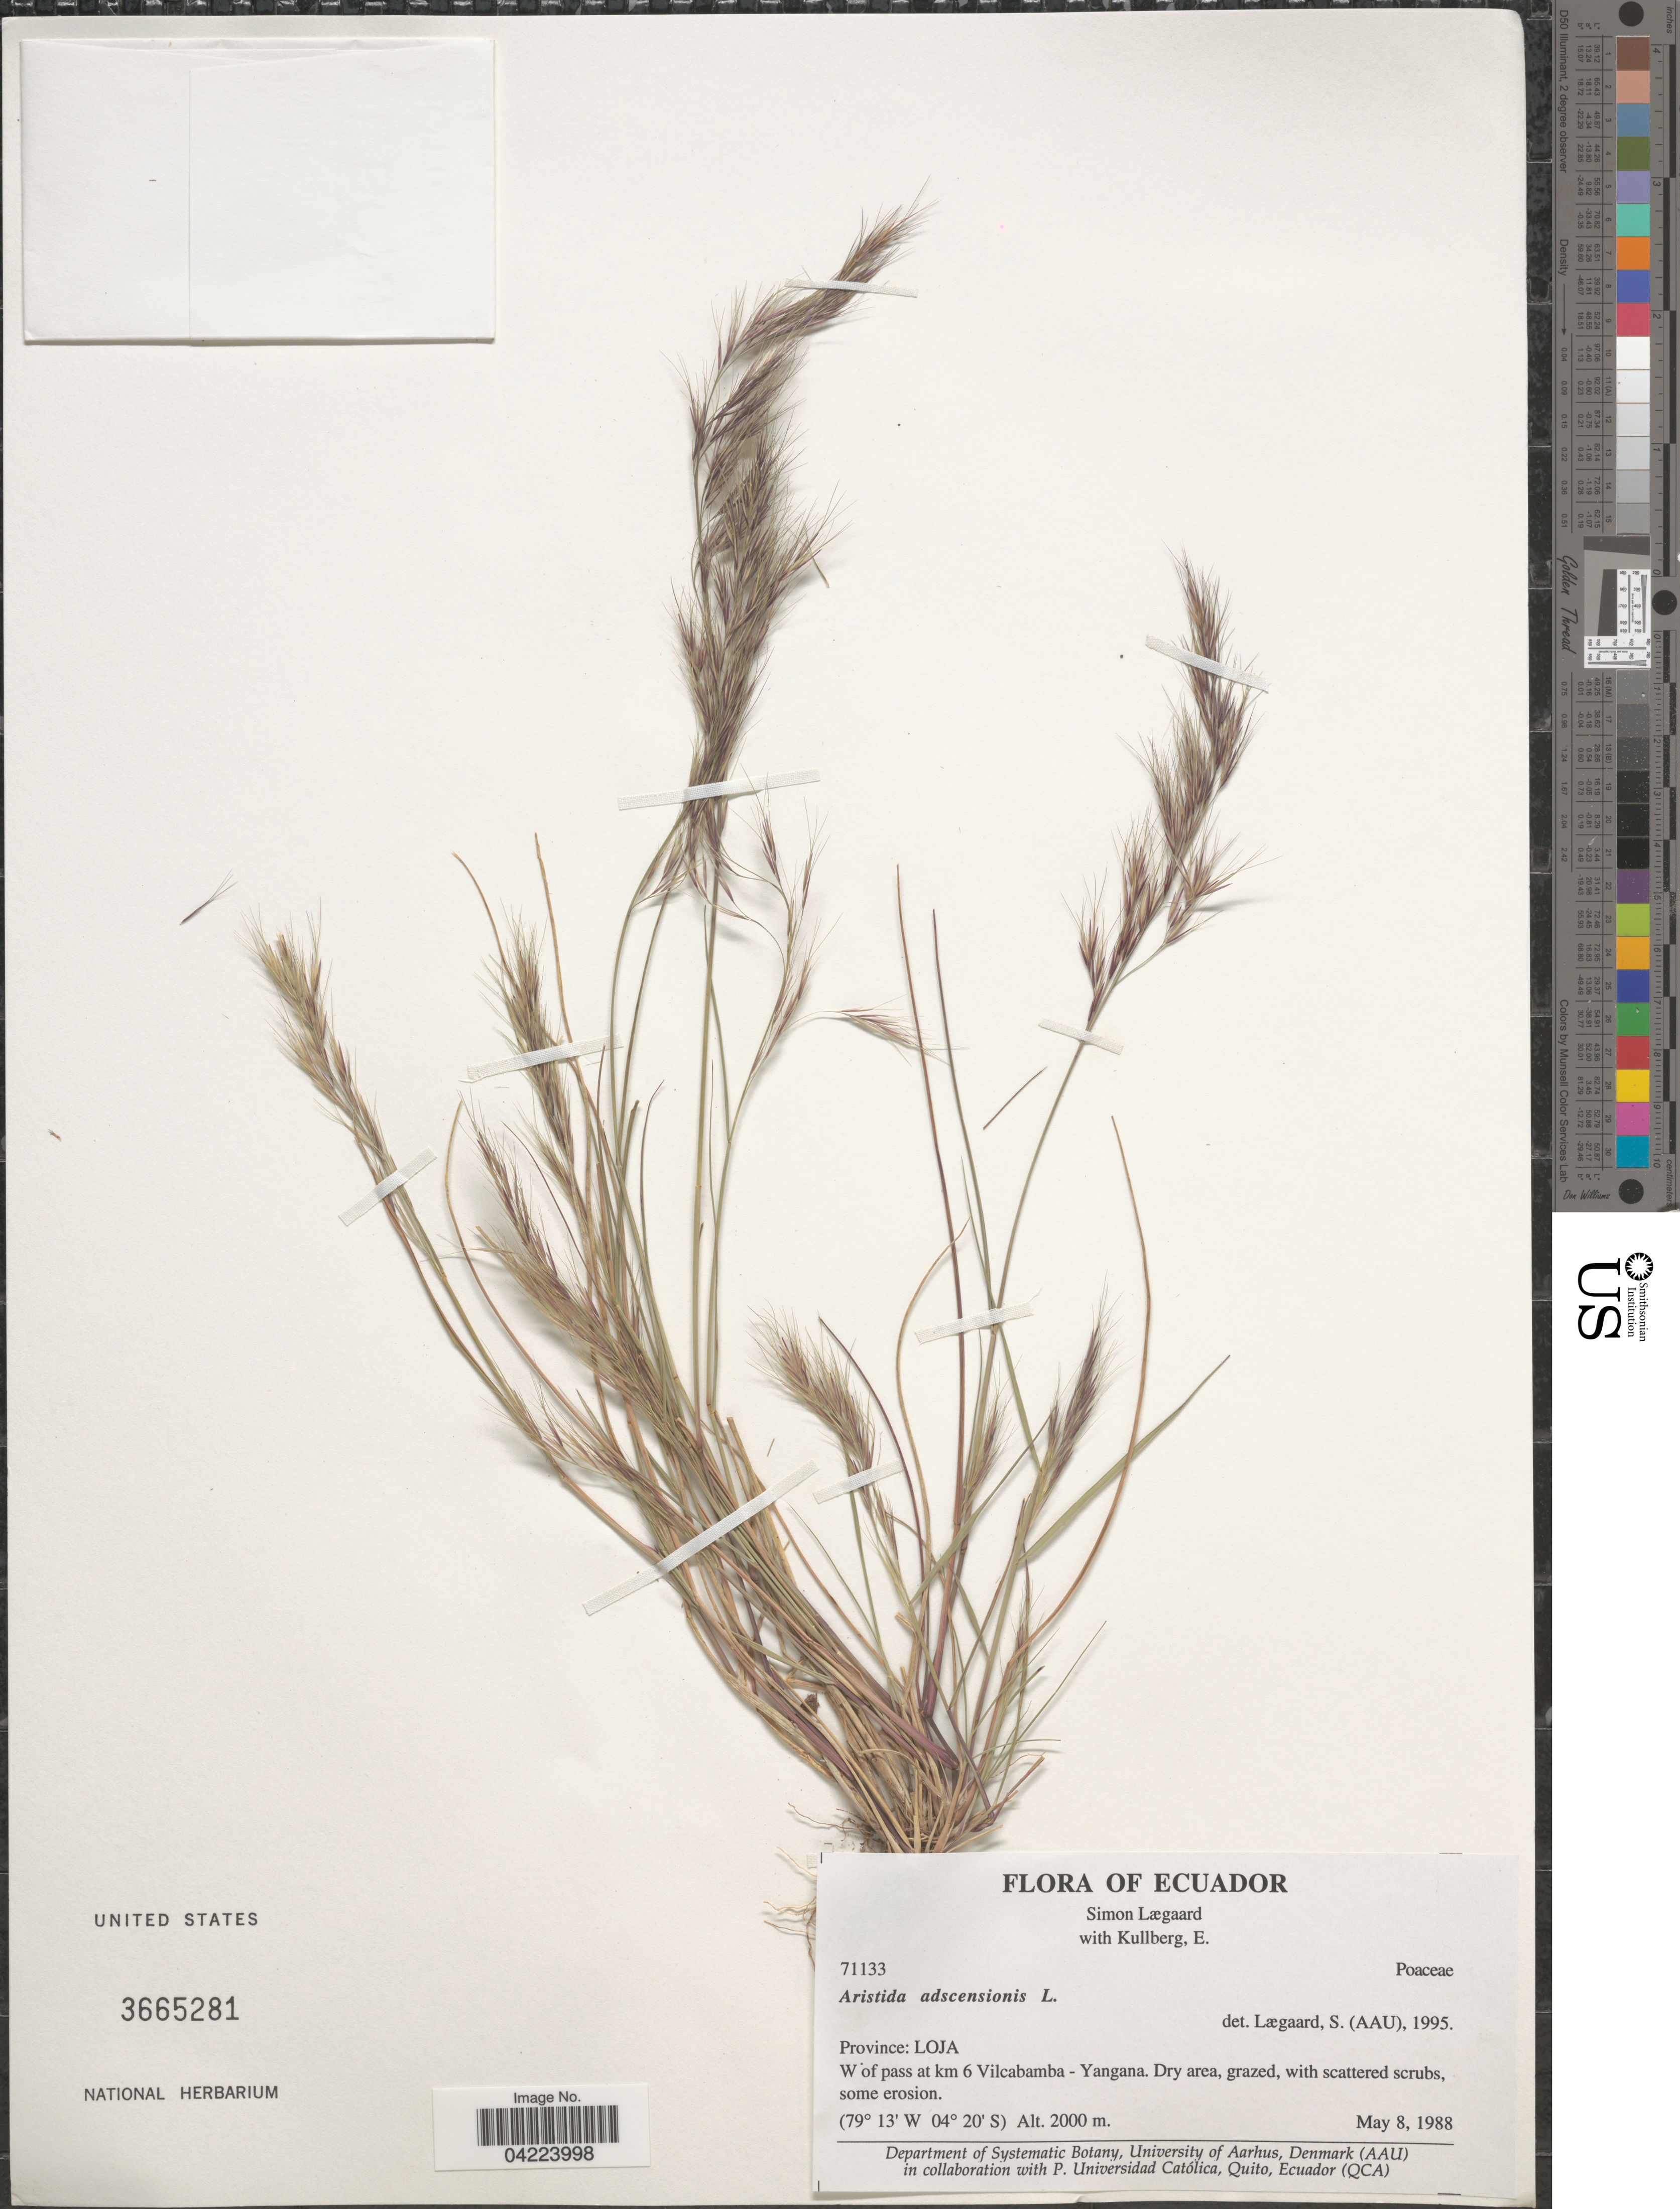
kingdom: Plantae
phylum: Tracheophyta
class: Liliopsida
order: Poales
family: Poaceae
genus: Aristida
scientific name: Aristida adscensionis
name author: L.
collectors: S. Lægaard & E. Kullberg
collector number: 71133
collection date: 1988-05-08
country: Ecuador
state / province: Loja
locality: W of pass at km 6 Vilcabamba - Yangana. Dry area, grazed, with scattered scrubs, some erosion.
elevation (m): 2000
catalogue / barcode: US 3665281